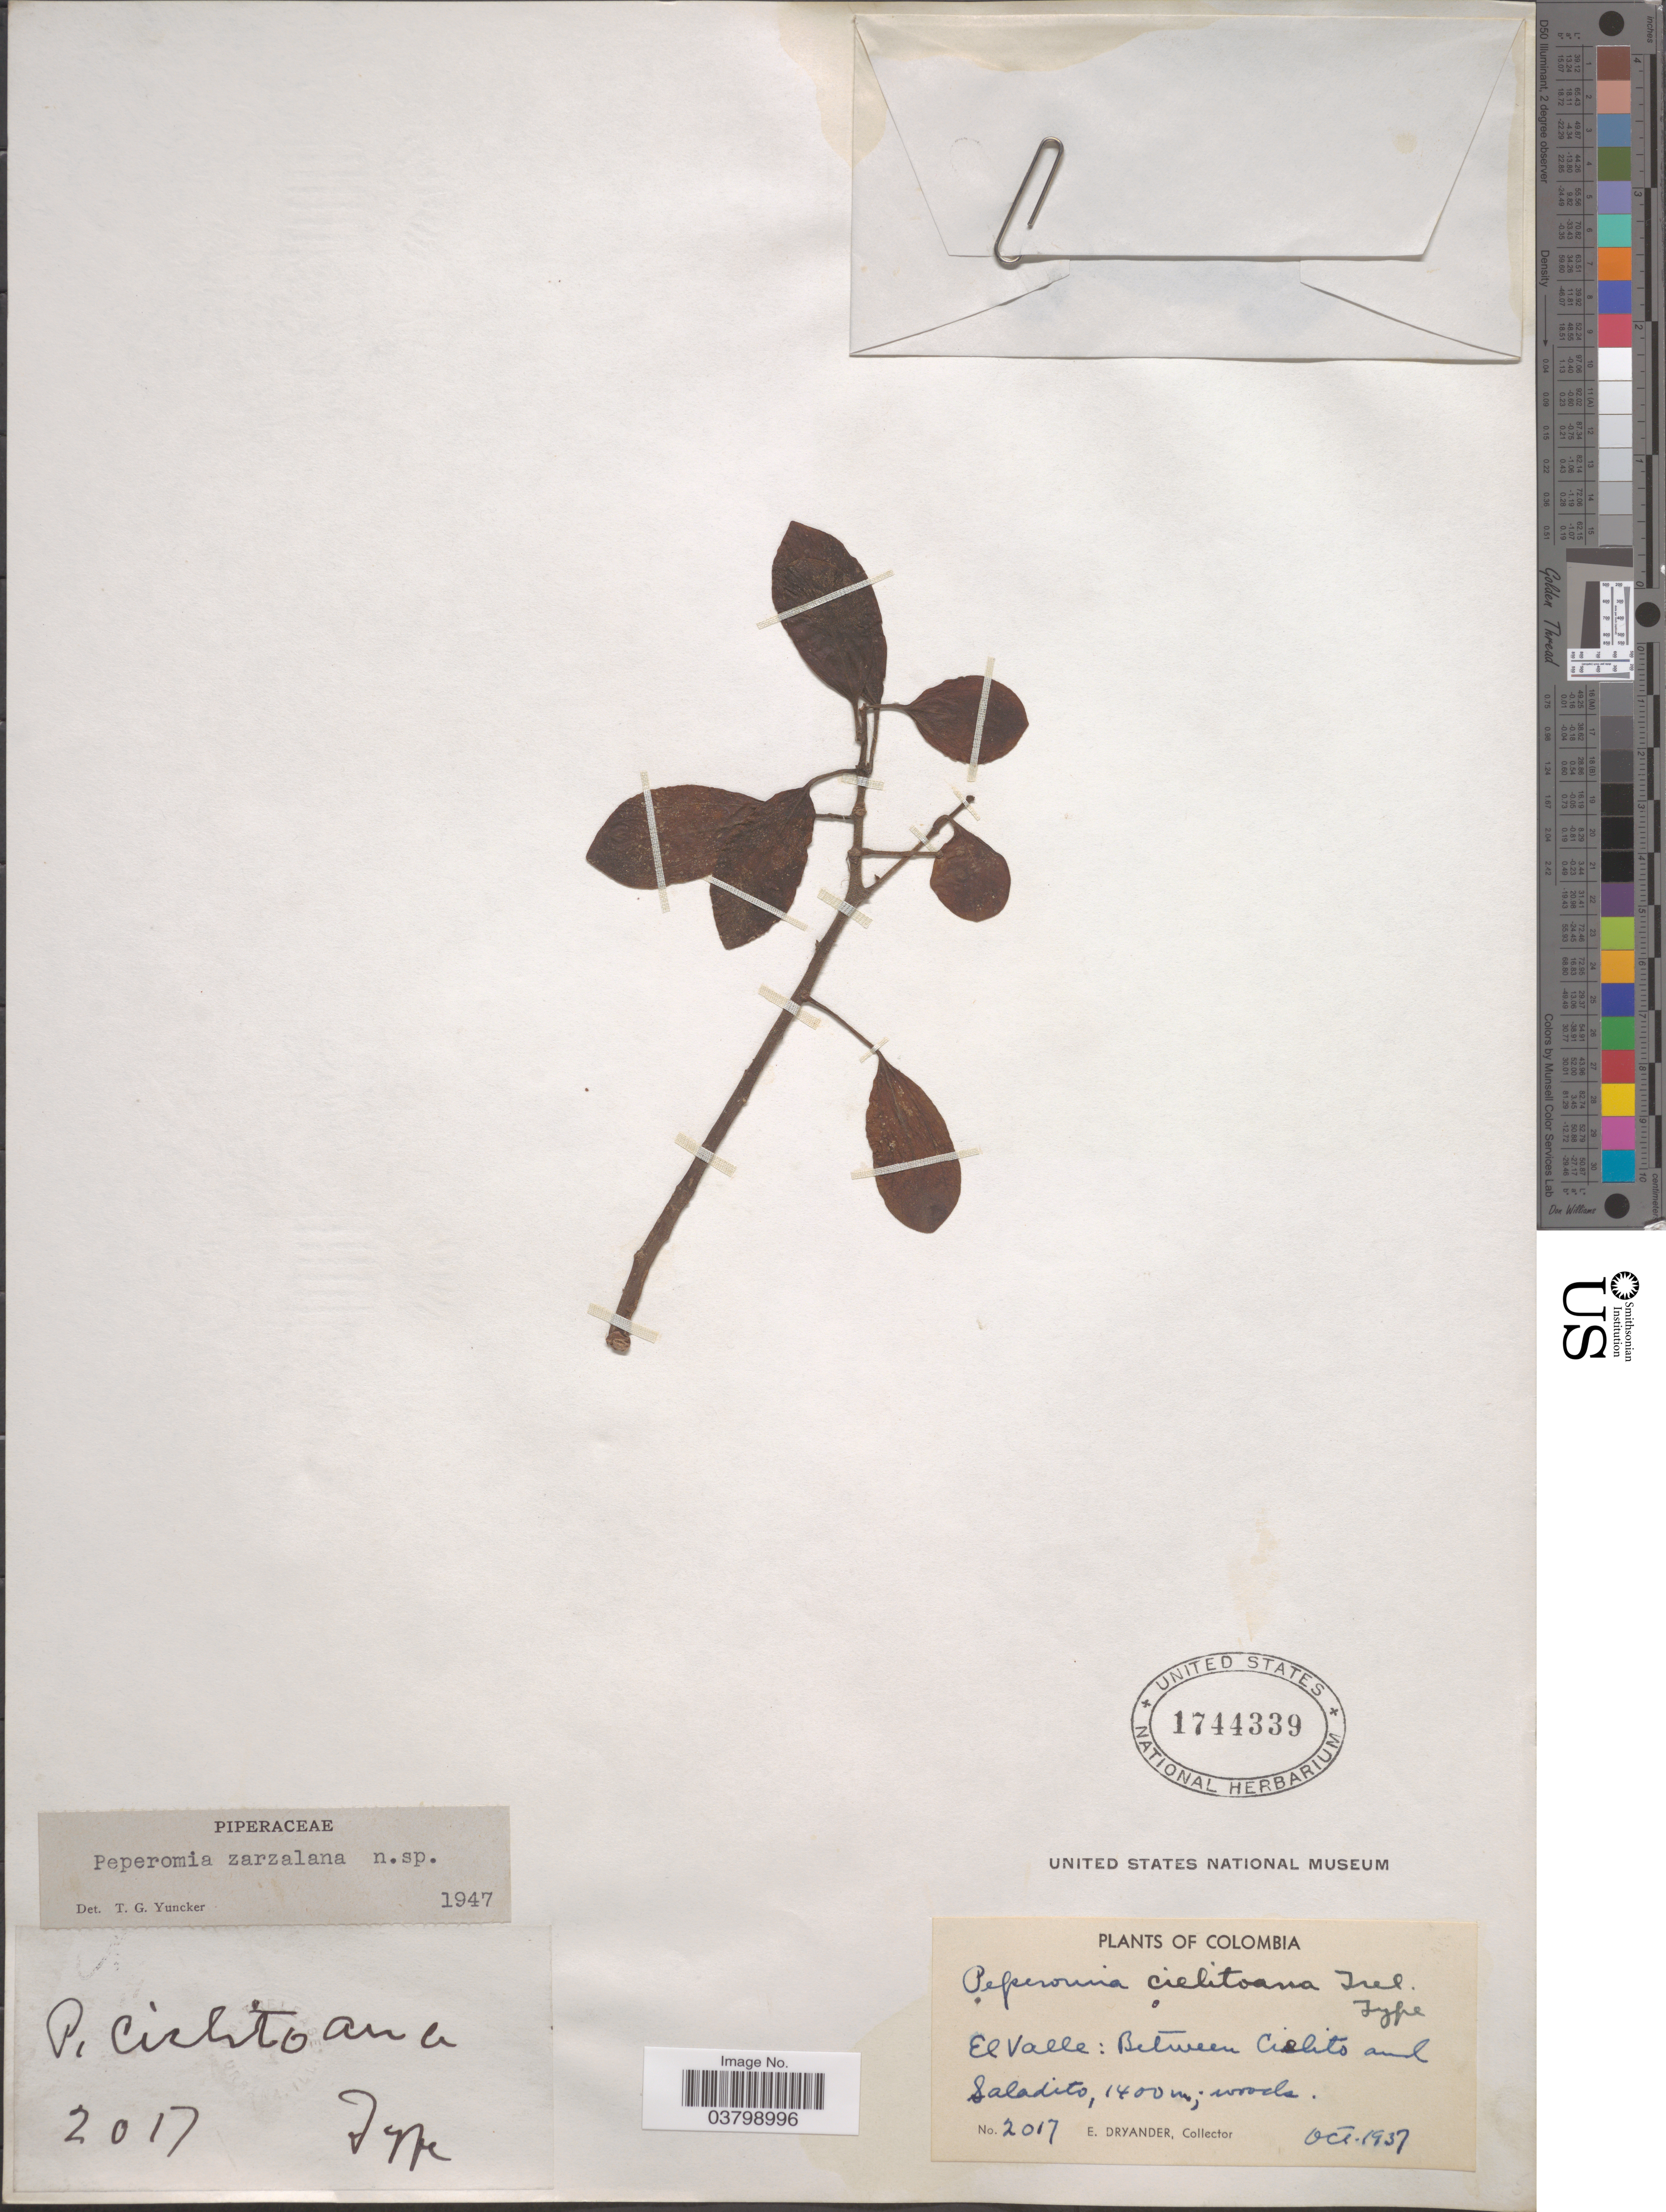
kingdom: Plantae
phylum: Tracheophyta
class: Magnoliopsida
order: Piperales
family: Piperaceae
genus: Peperomia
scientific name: Peperomia zarzalana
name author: Trel. & Yunck.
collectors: E. Dryander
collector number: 2017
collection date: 1937-10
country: Colombia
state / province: Valle del Cauca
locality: El Valle: Between Cialito and Saladito.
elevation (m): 1400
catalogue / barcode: US 1744339